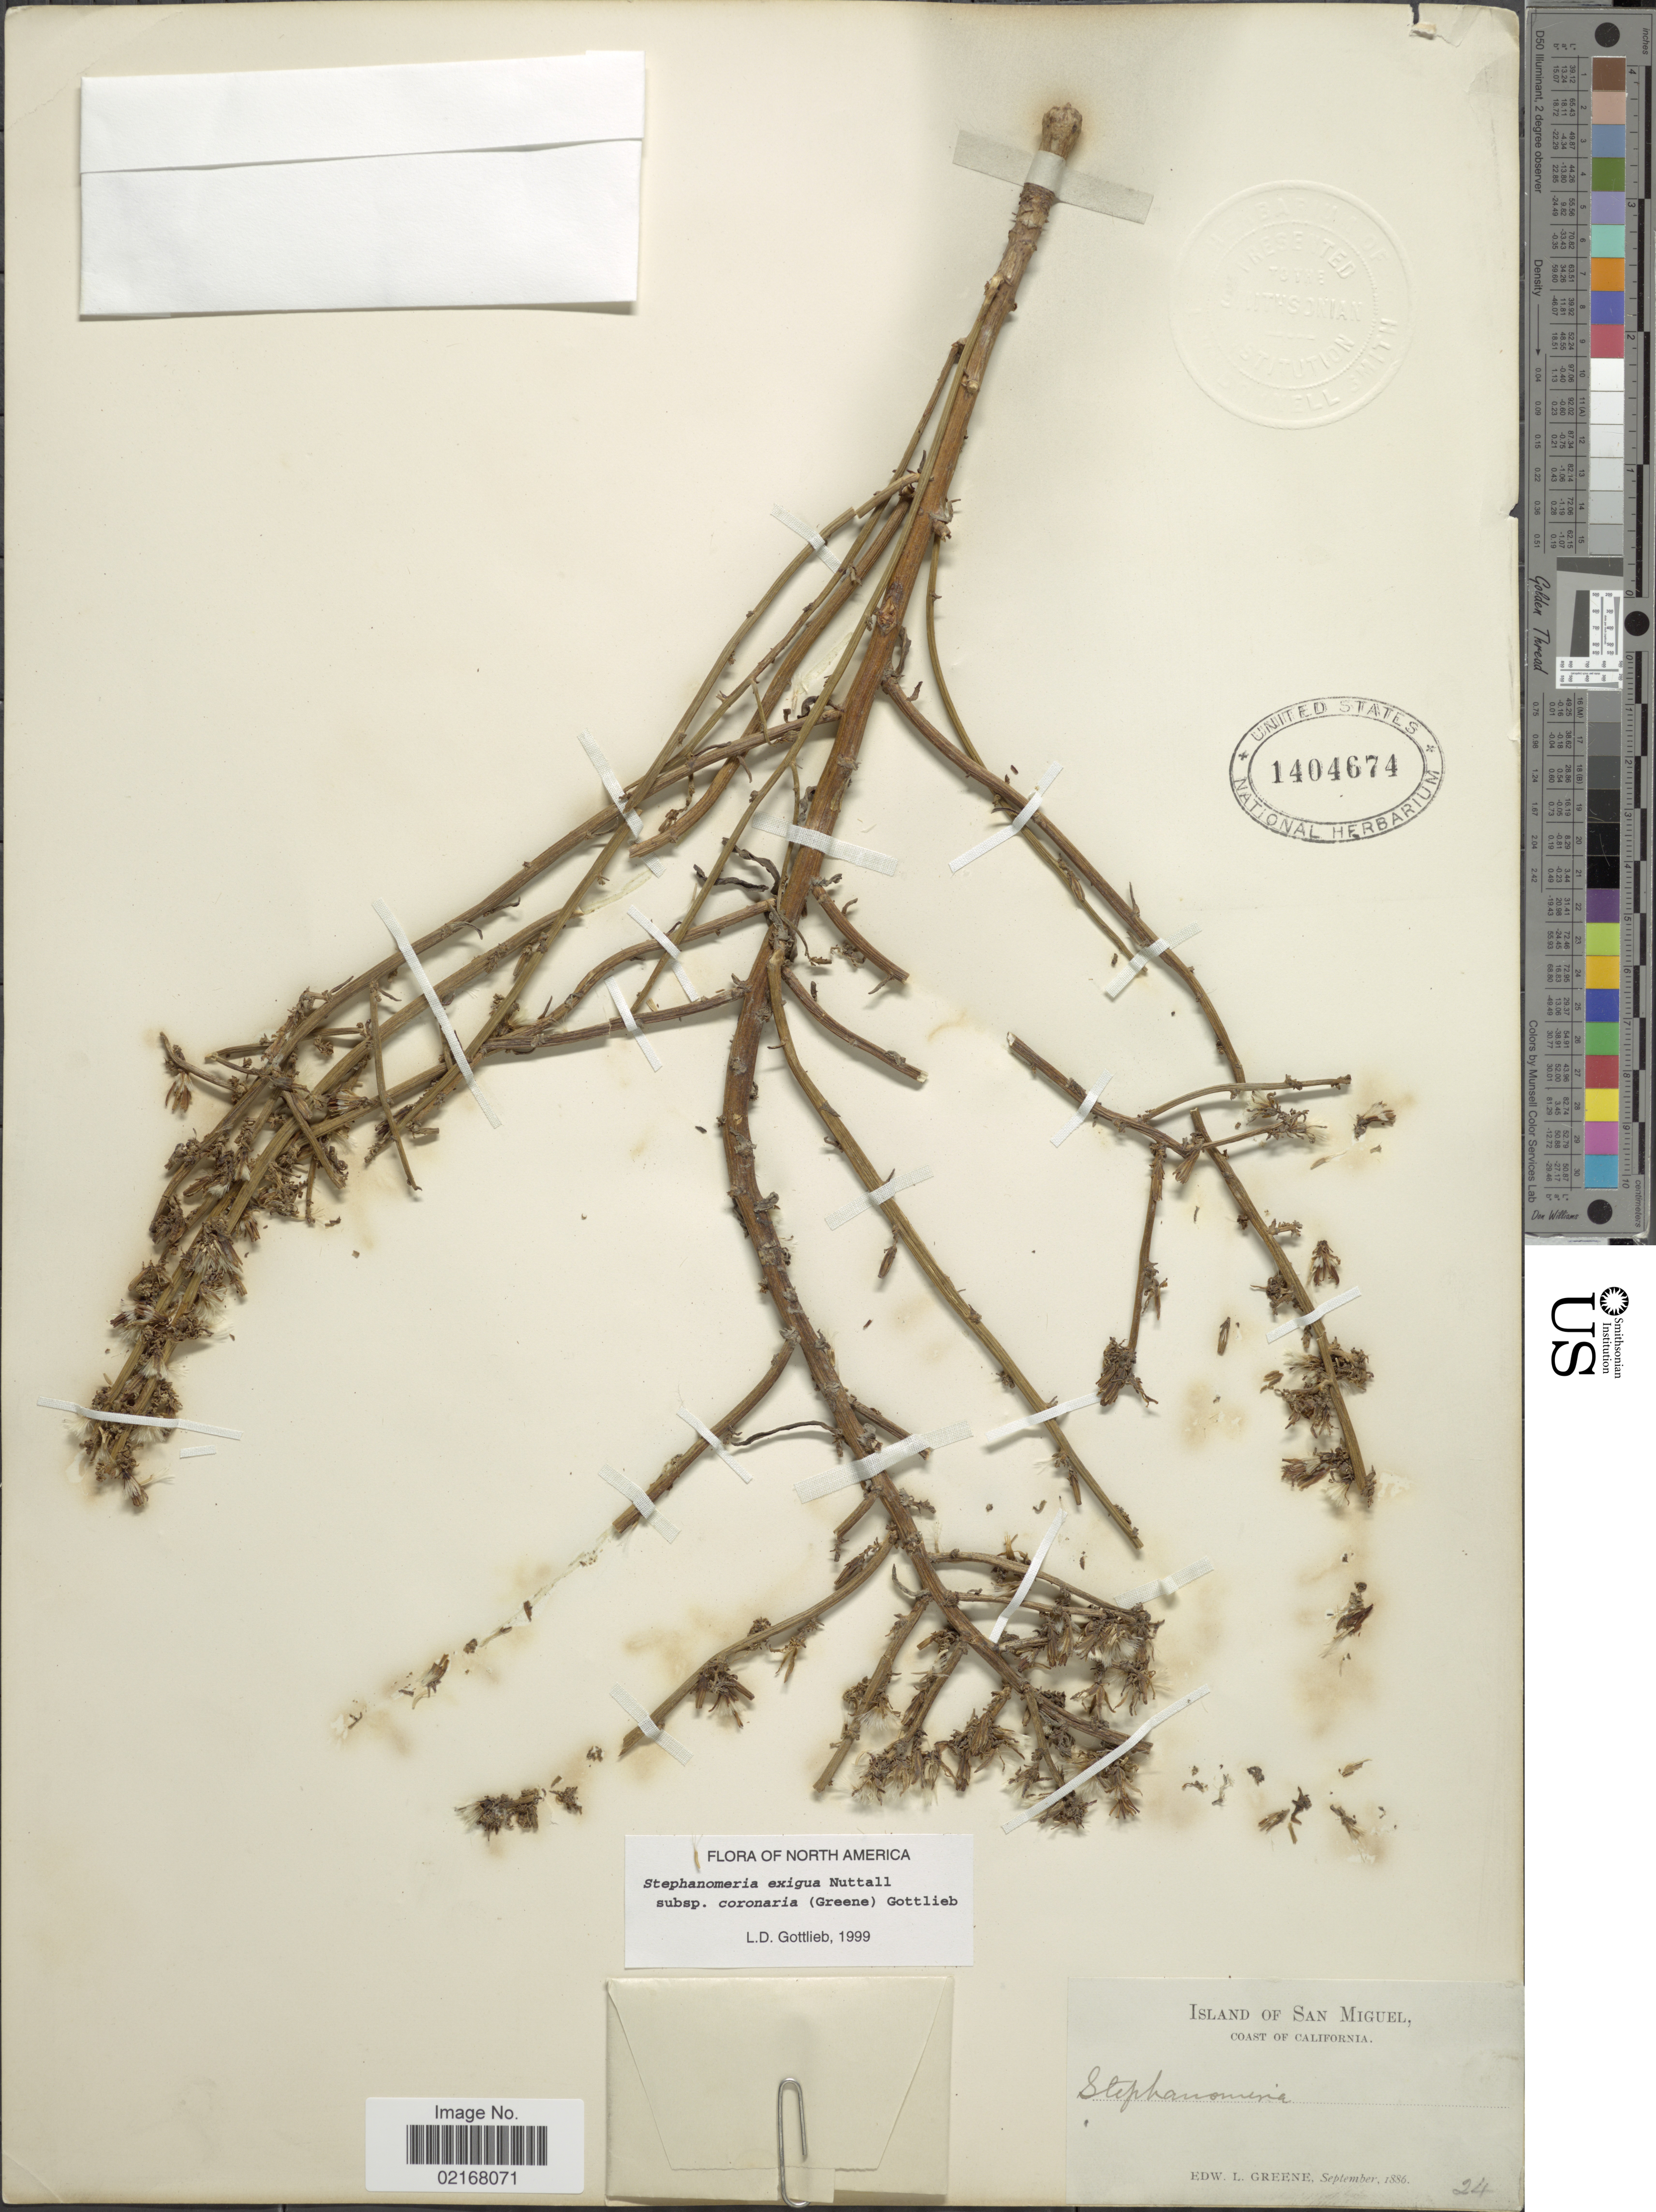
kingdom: Plantae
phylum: Tracheophyta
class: Magnoliopsida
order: Asterales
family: Asteraceae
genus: Stephanomeria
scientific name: Stephanomeria exigua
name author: Nutt.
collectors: E. L. Greene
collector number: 24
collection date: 1886-09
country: United States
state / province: California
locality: Island of San Miguel, Coast of California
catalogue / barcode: US 1404674